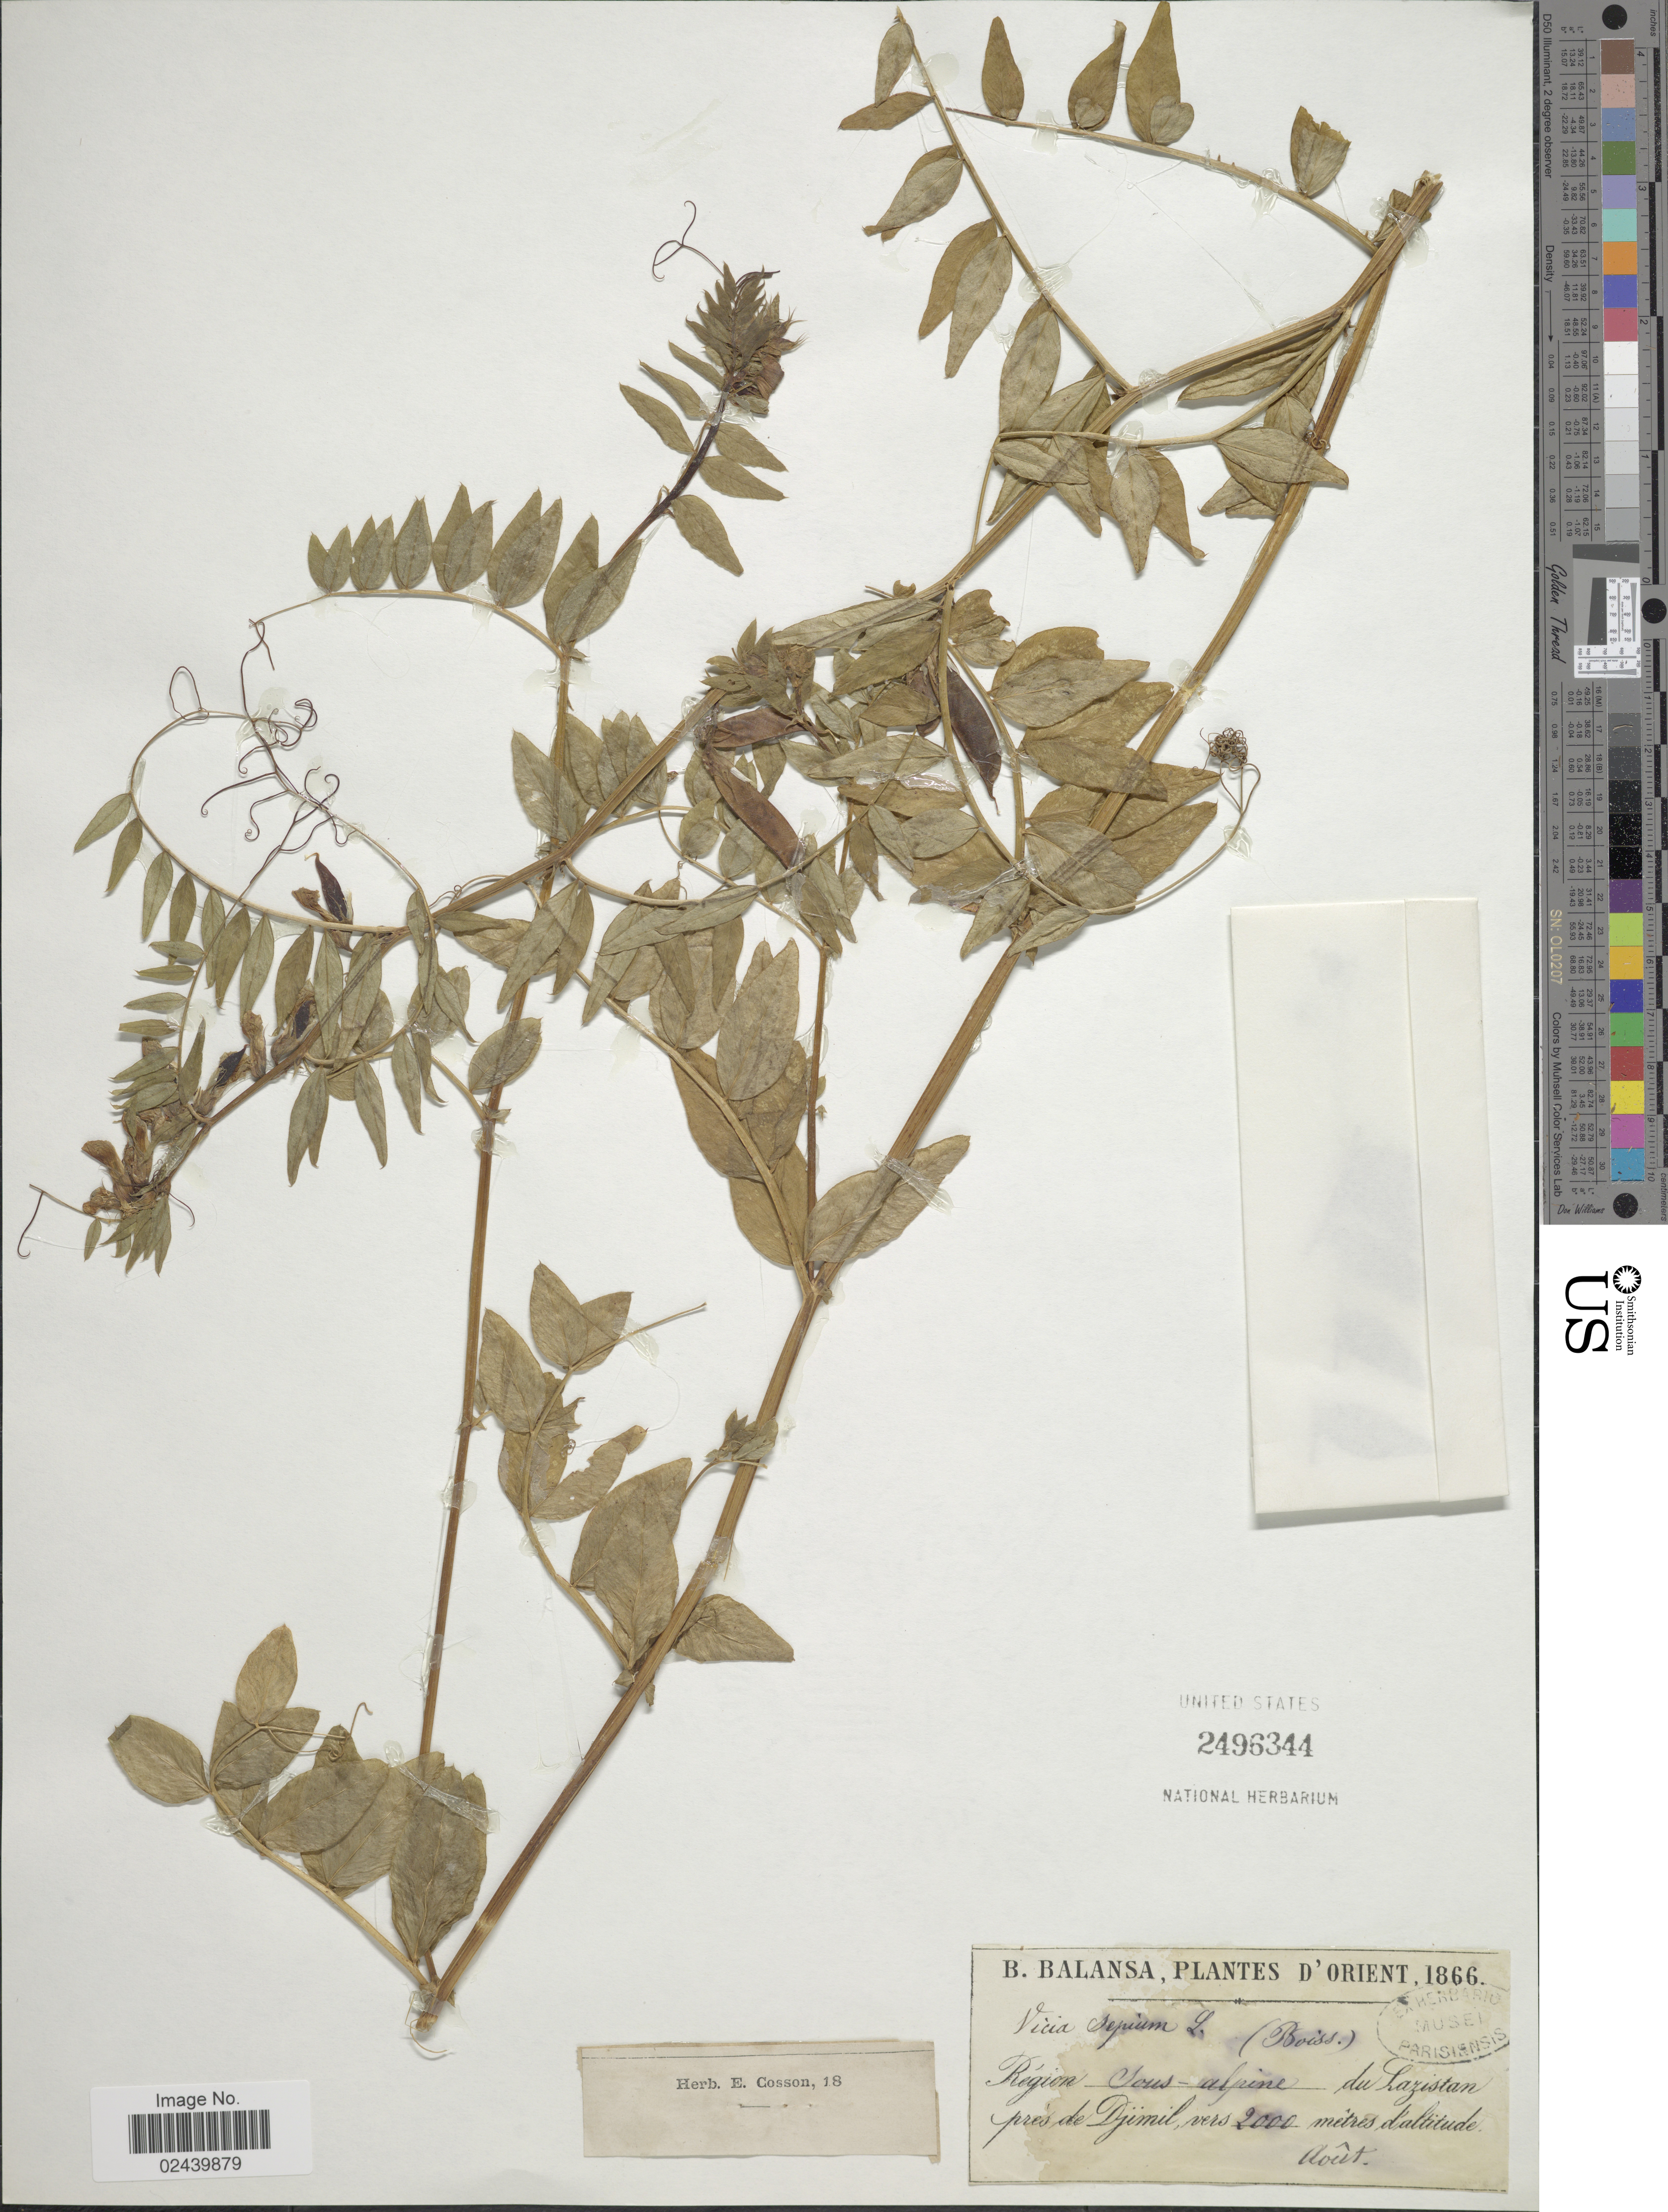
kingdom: Plantae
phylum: Tracheophyta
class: Magnoliopsida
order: Fabales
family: Fabaceae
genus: Vicia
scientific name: Vicia sepium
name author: L.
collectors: B. Balansa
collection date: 1866-09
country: Turkey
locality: D'Orient. Région sous-alpine du Lazistan près de Djimil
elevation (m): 2000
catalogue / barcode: US 2496344